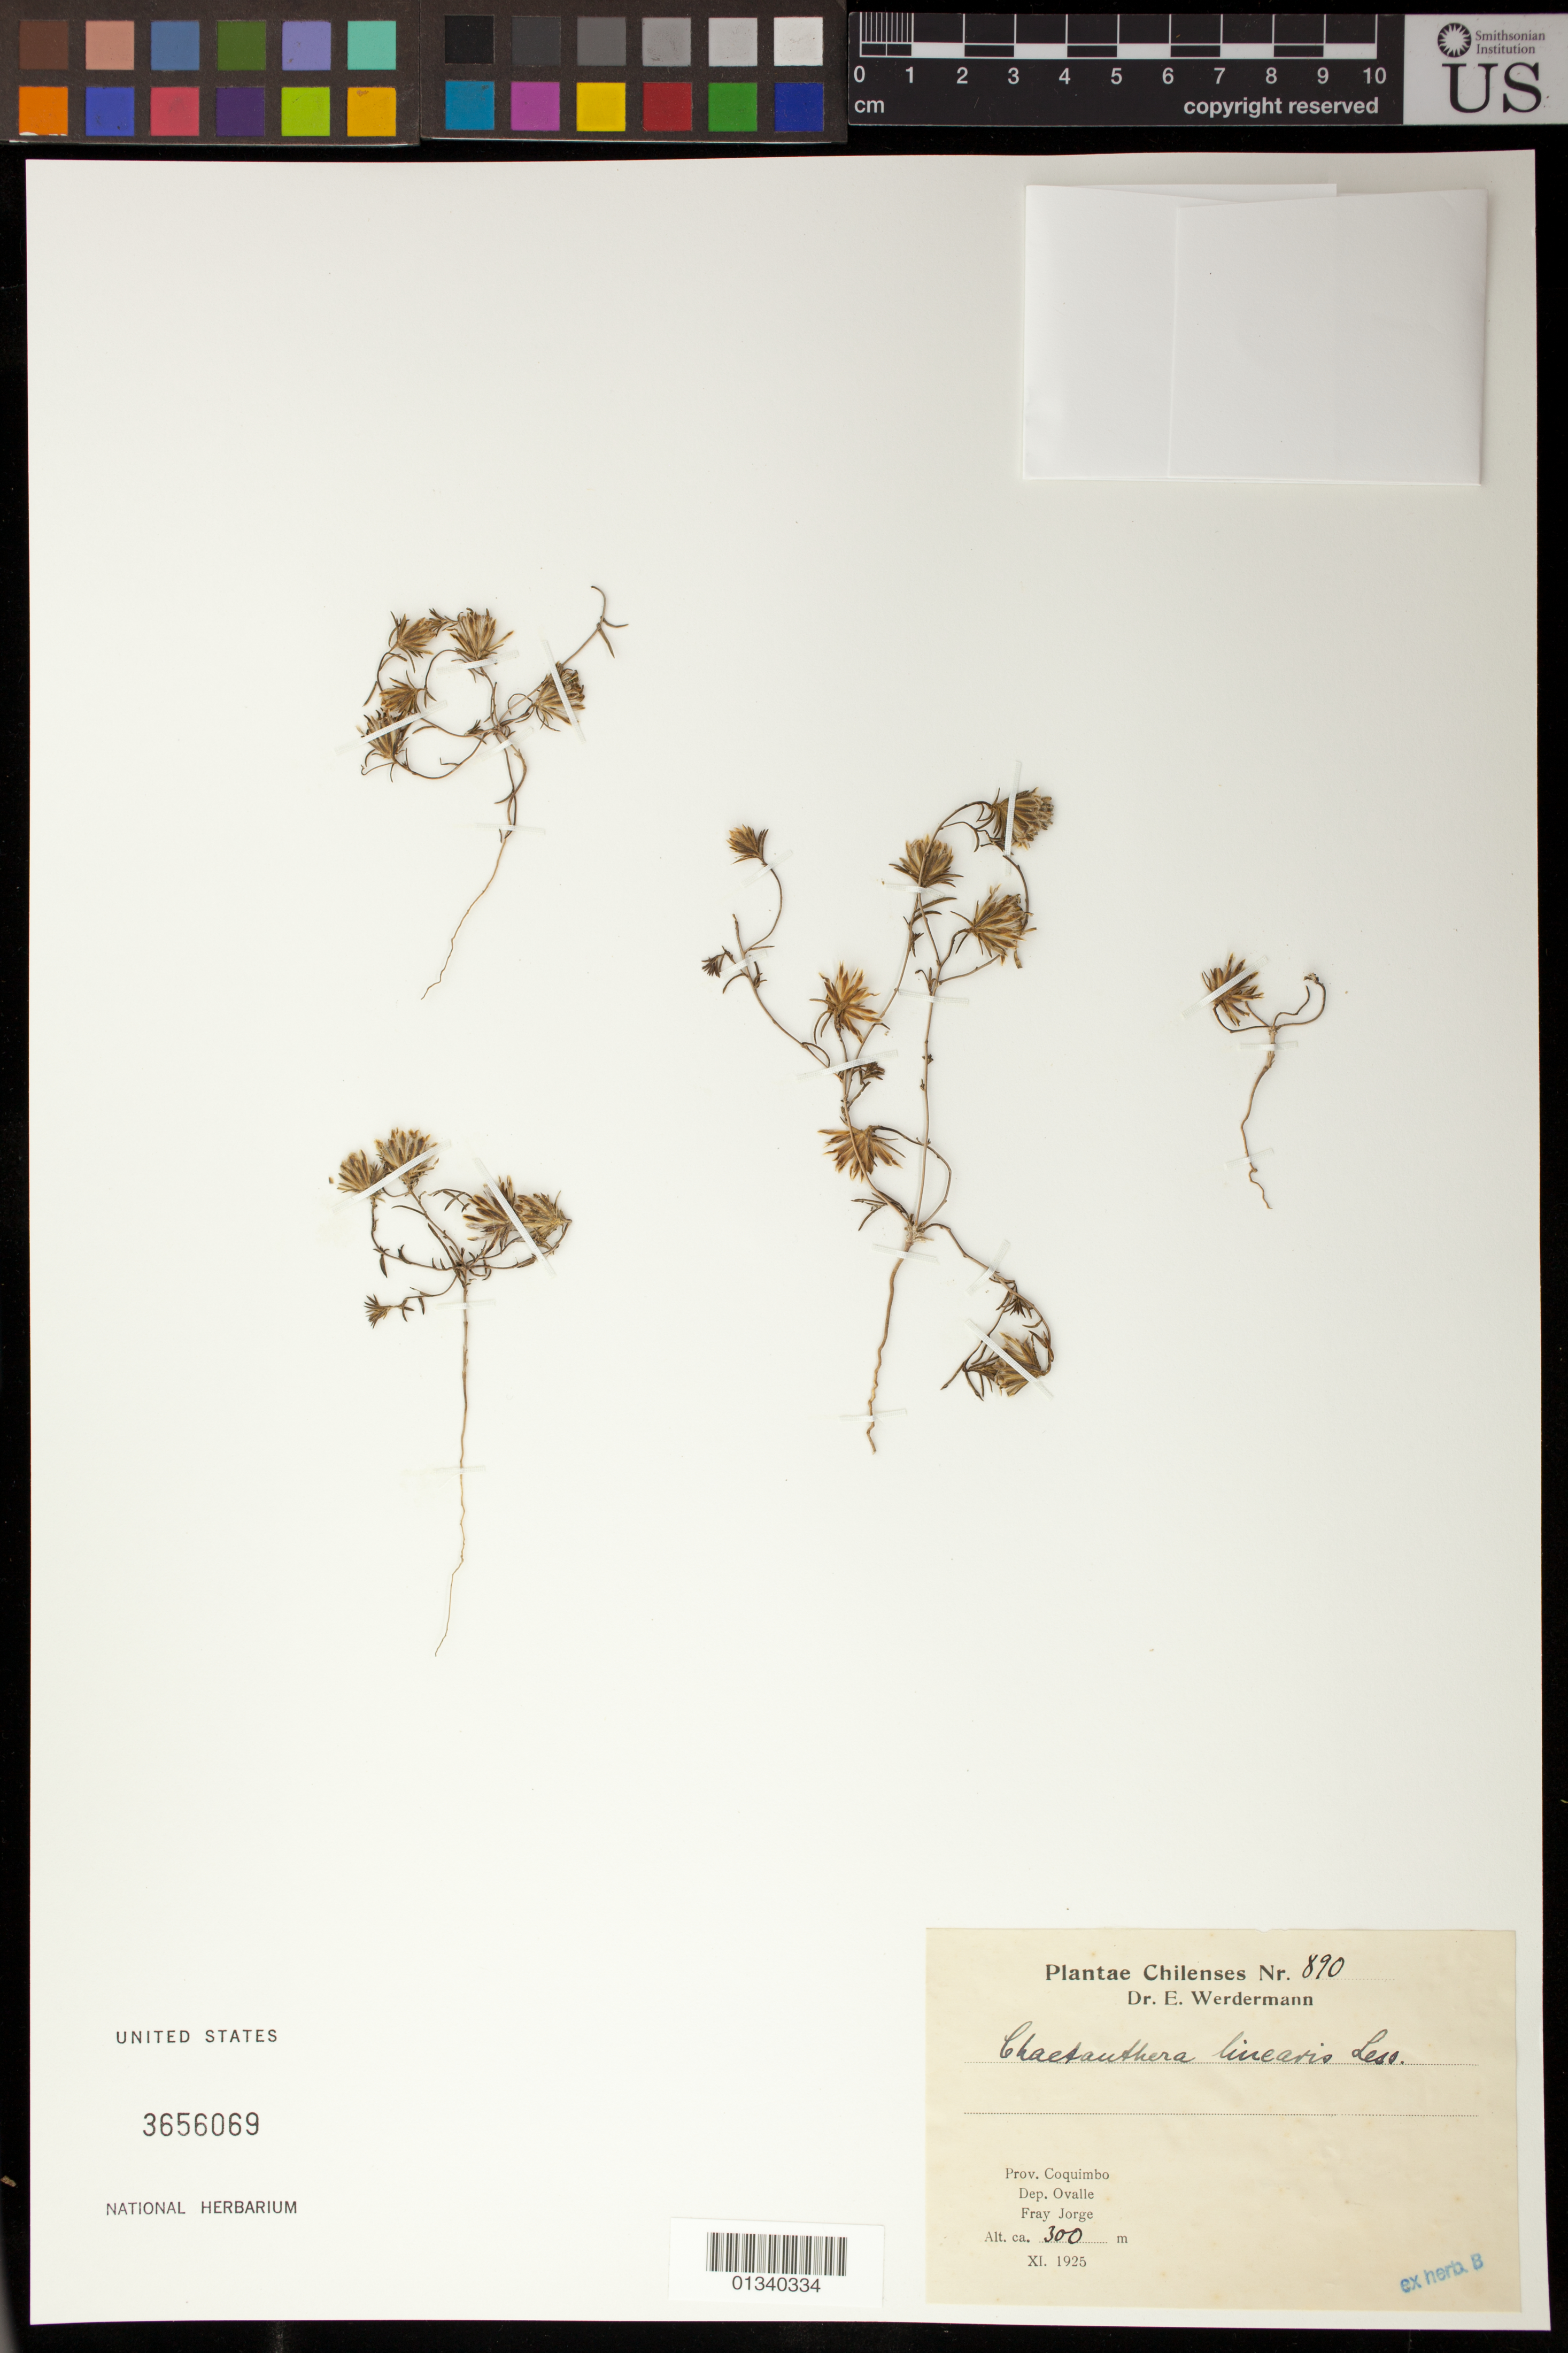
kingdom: Plantae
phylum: Tracheophyta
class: Magnoliopsida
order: Asterales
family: Asteraceae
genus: Chaetanthera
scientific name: Chaetanthera linearis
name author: Poepp. ex Less.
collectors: E. Werdermann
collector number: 890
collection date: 1925-11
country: Chile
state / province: Coquimbo (IV)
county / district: Ovalle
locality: Fray Jorge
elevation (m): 300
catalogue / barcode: US 3656069